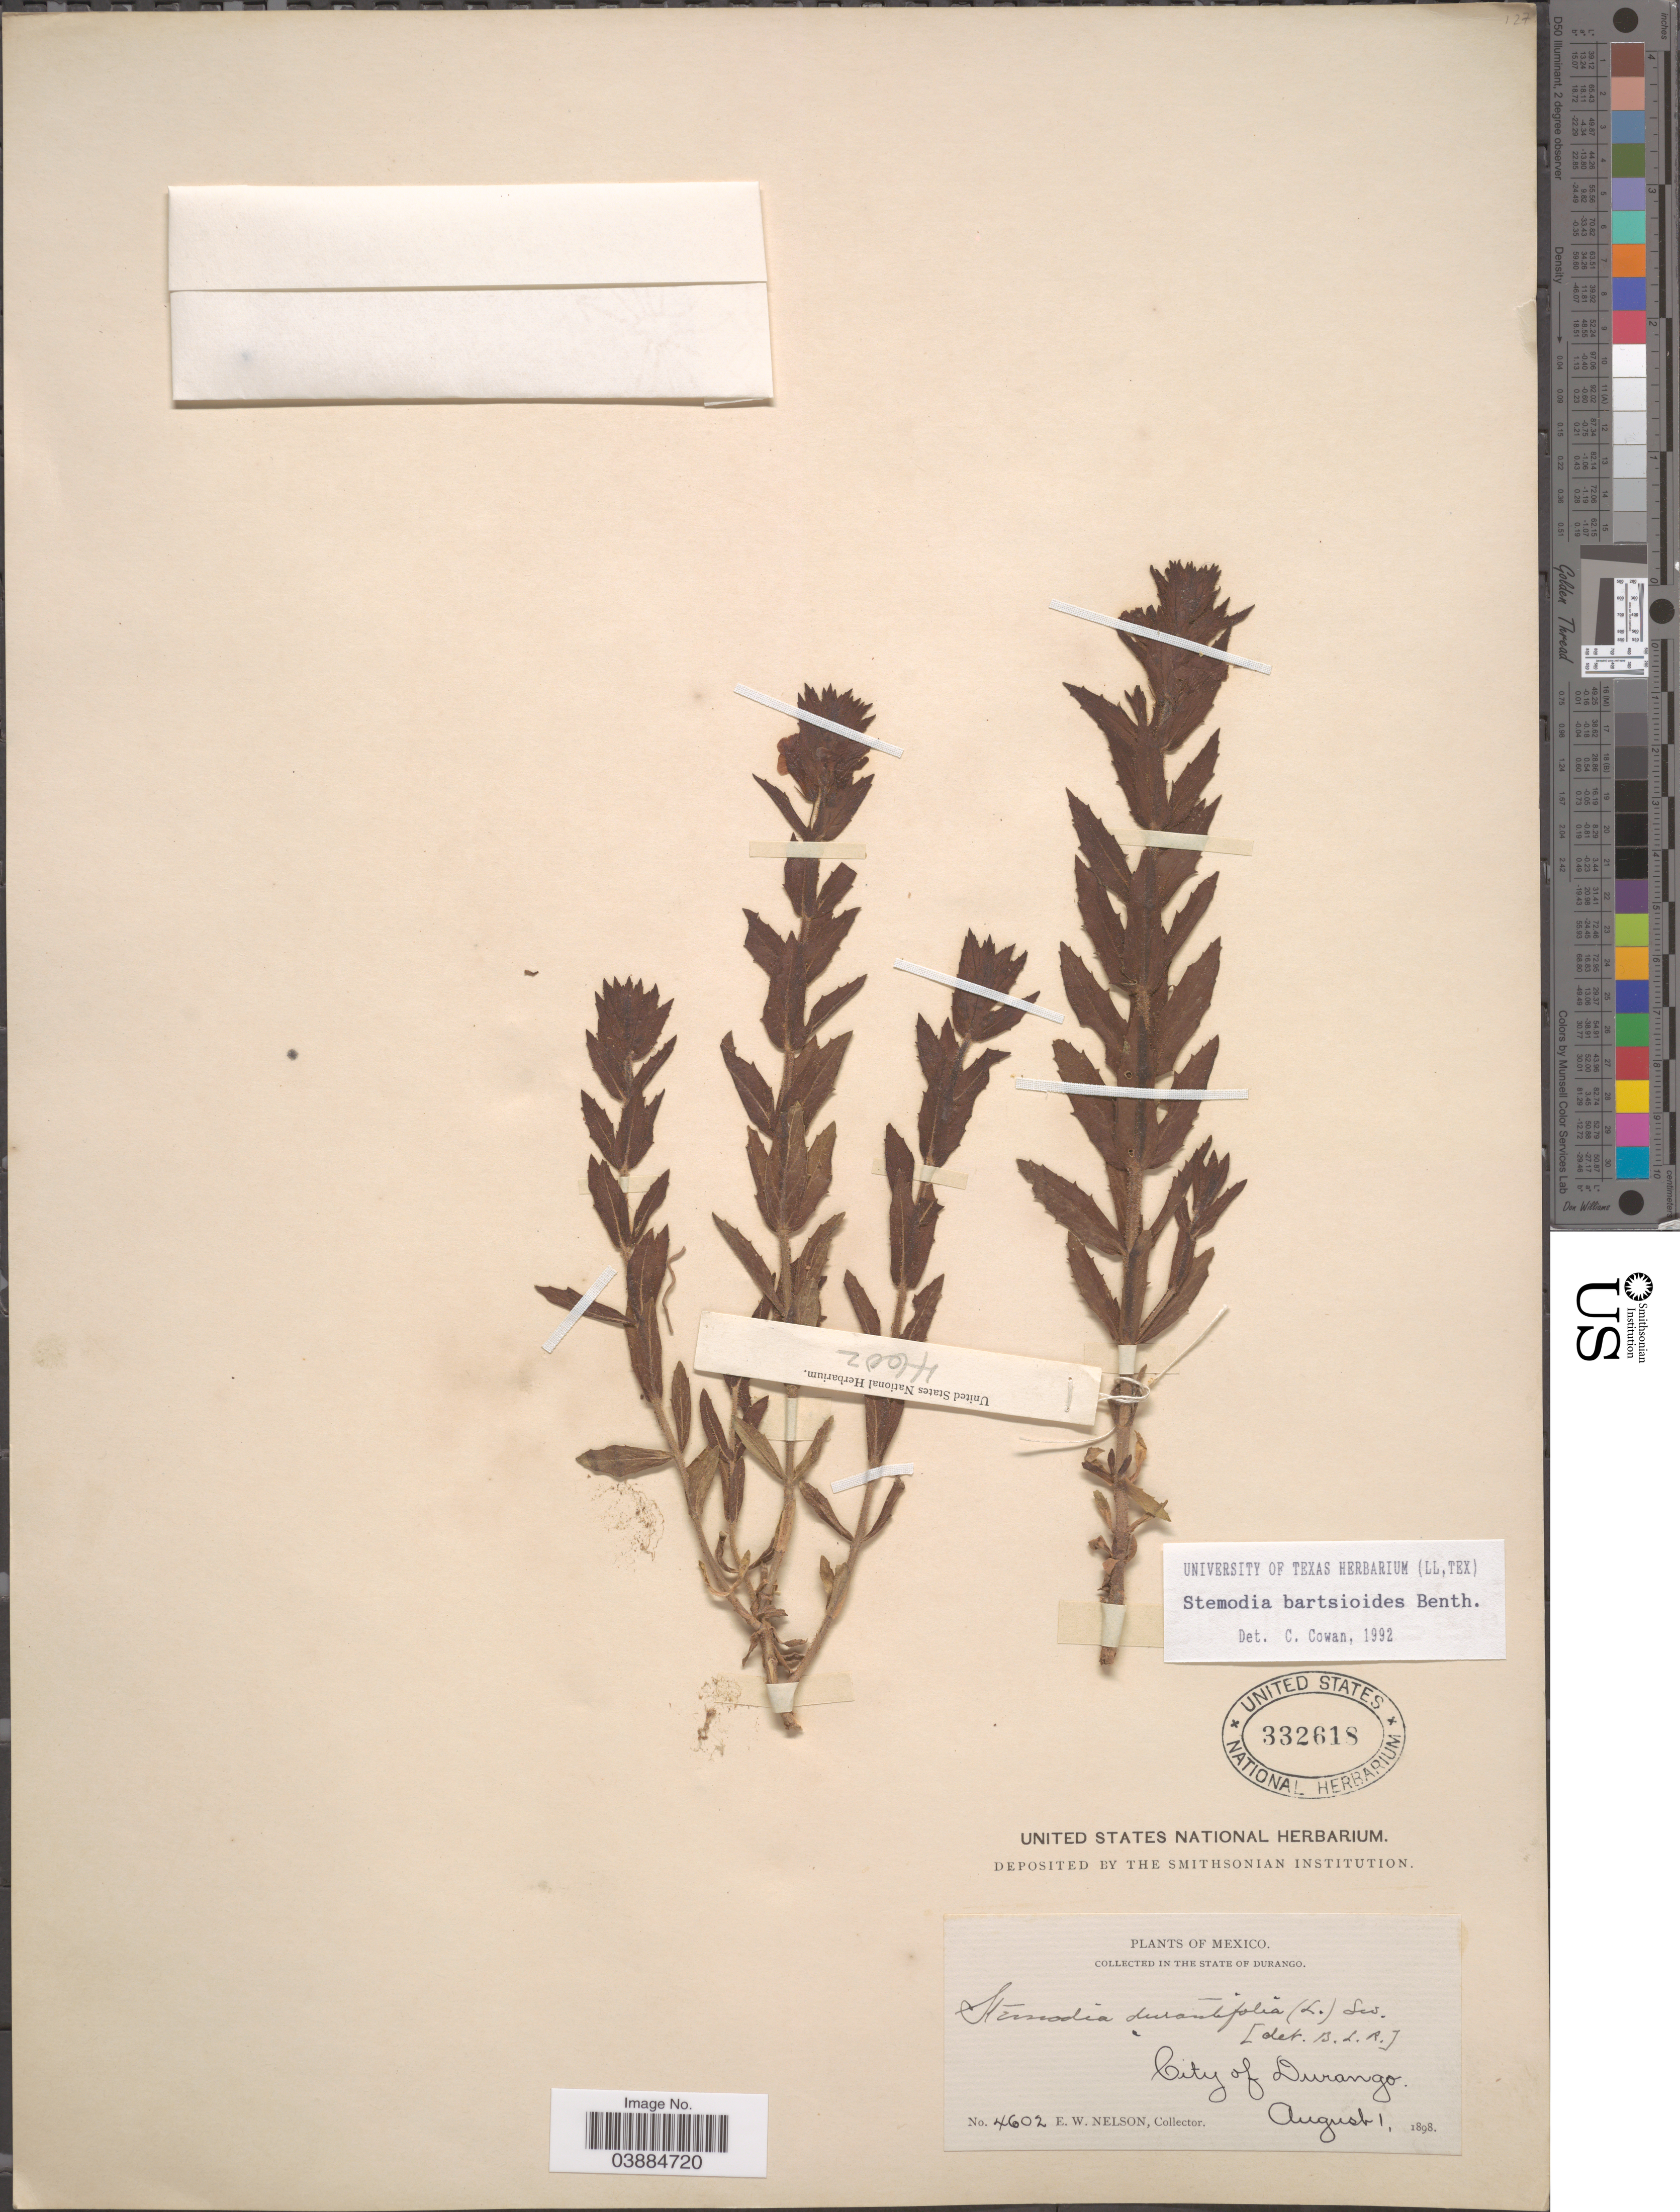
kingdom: Plantae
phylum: Tracheophyta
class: Magnoliopsida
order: Lamiales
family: Plantaginaceae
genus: Stemodia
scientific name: Stemodia bartsioides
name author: Benth.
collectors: E. W. Nelson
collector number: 4602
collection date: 1898-08-01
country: Mexico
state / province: Durango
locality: City of Durango.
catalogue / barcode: US 332618